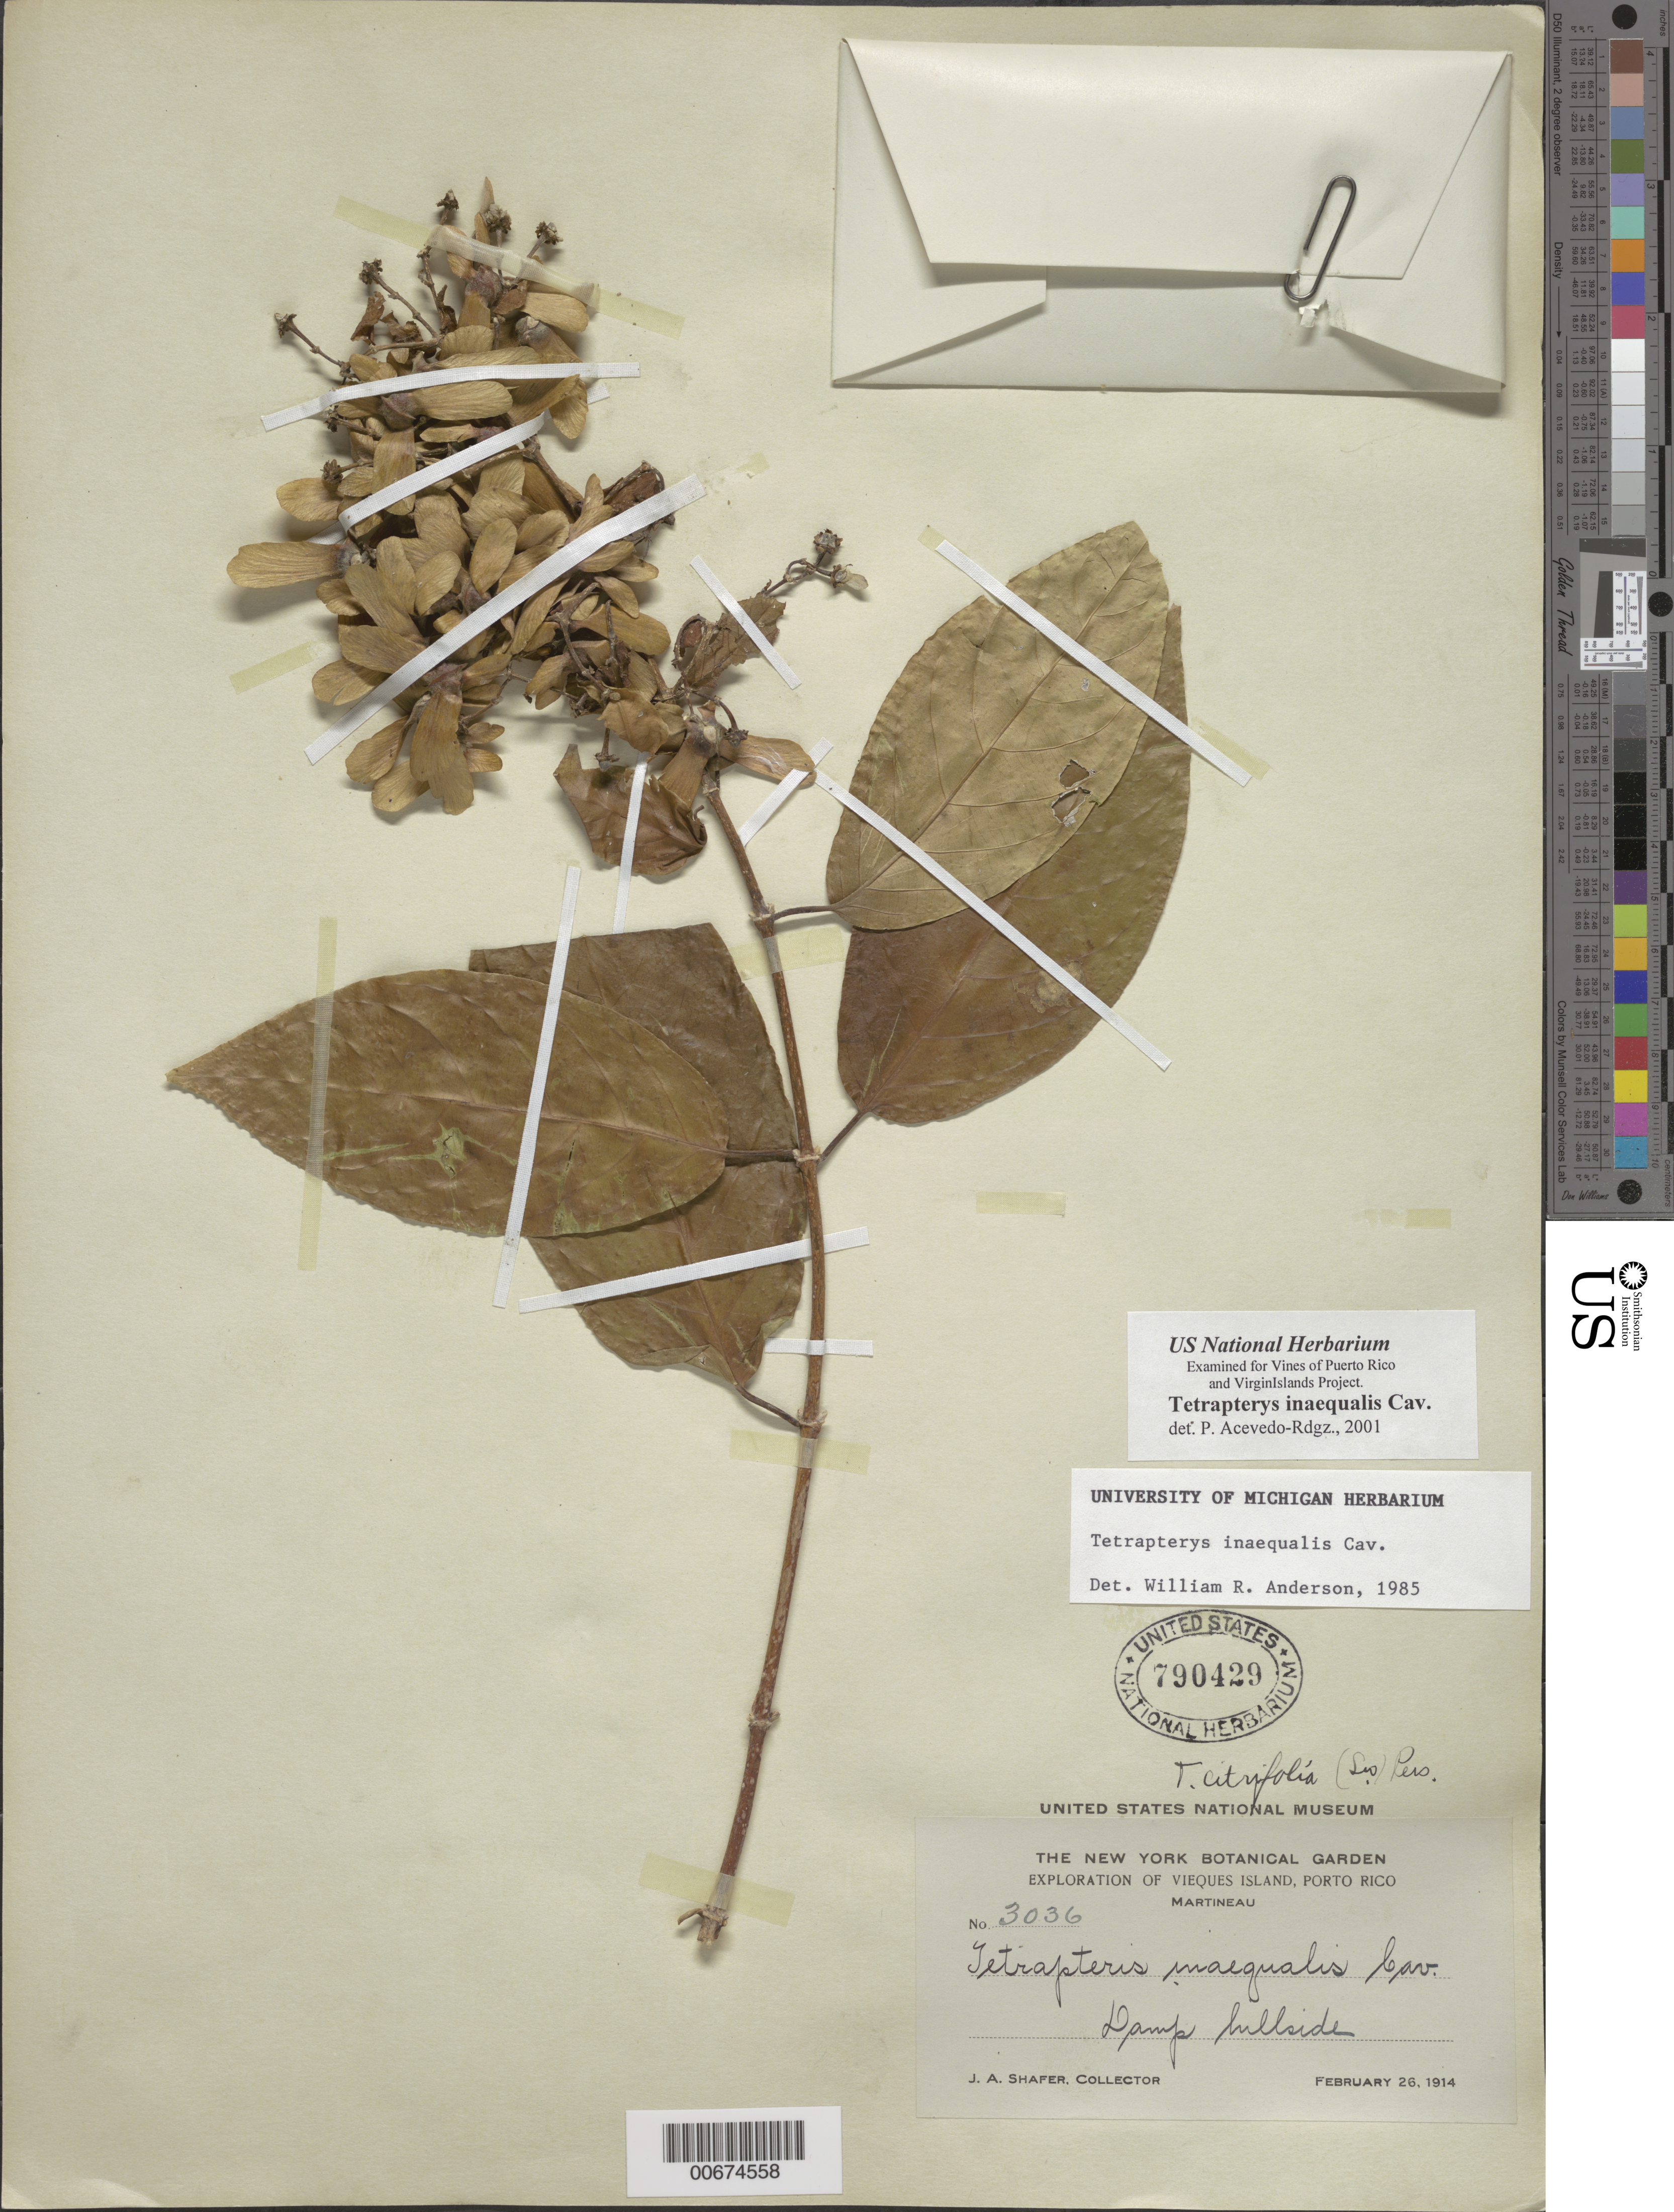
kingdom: Plantae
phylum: Tracheophyta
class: Magnoliopsida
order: Malpighiales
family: Malpighiaceae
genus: Tetrapterys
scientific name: Tetrapterys inaequalis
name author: Cav.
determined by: Acevedo-Rodríguez, P., (BOT), Smithsonian Institution - National Museum of Natural History (UNITED STATES)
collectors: J. A. Shafer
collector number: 3036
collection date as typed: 26 Feb 1914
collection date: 1914-02-26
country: Puerto Rico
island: Vieques I.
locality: Martineau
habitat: damp hillside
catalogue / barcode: US 790429